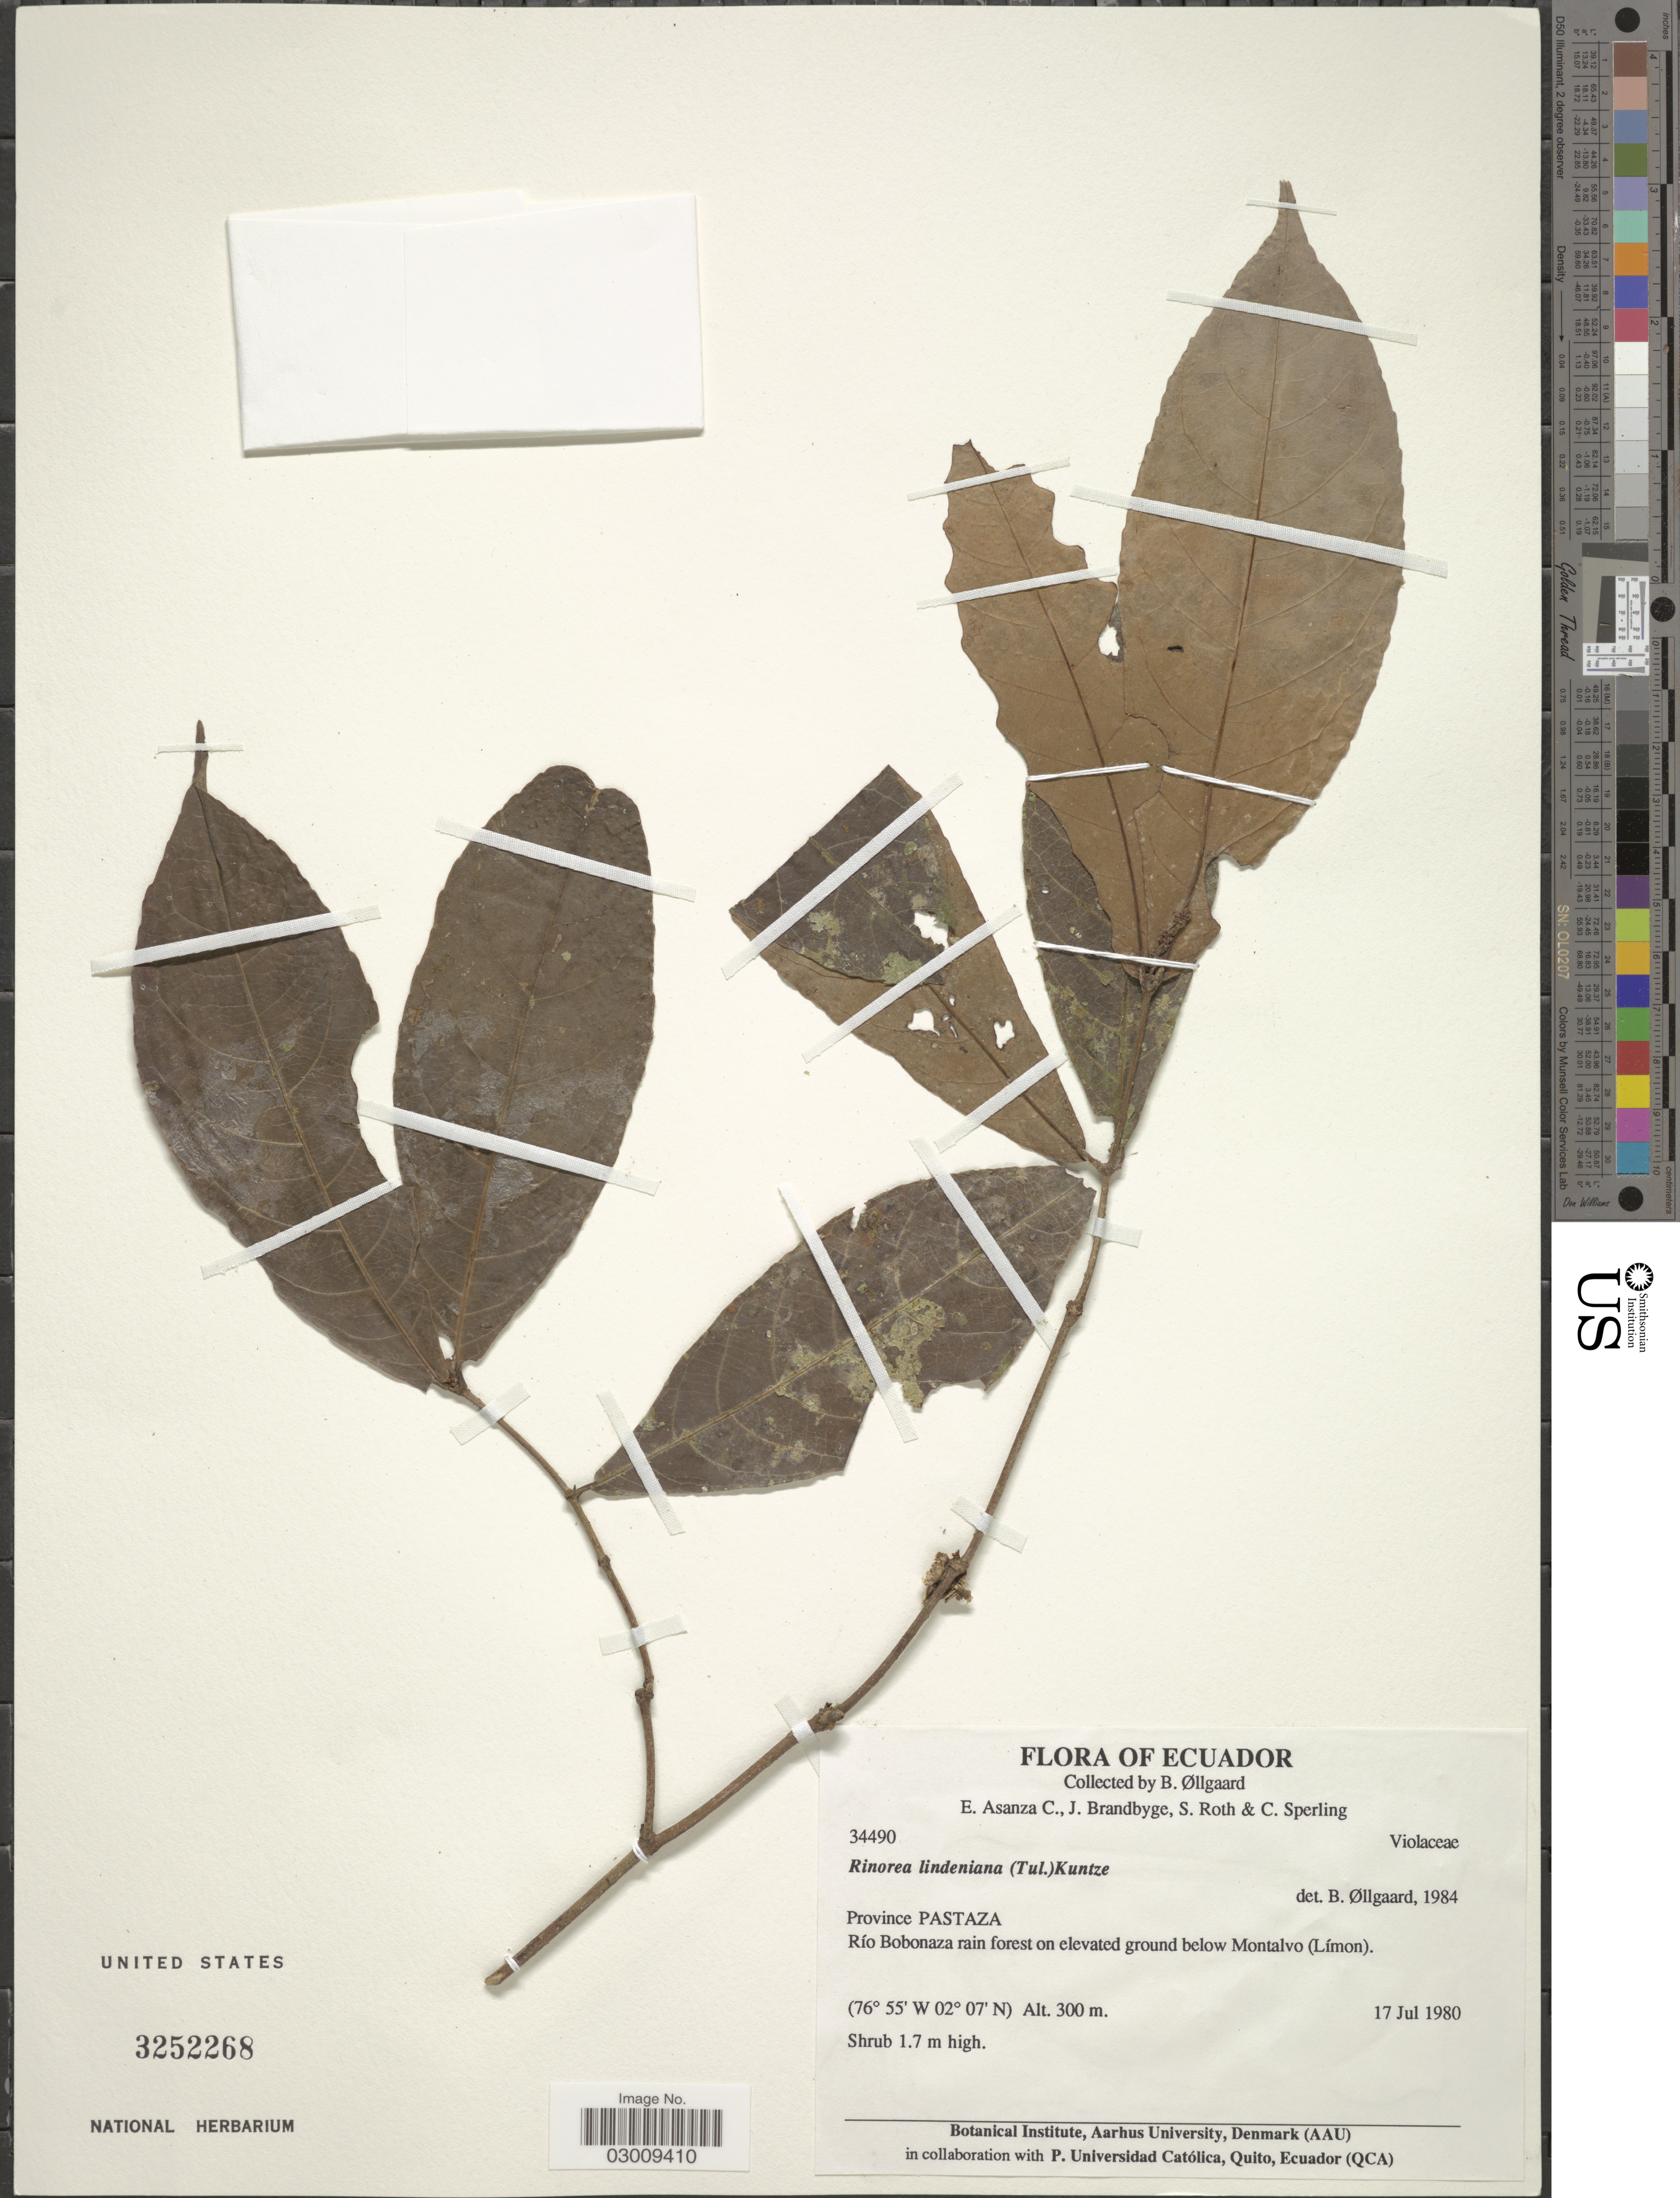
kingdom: Plantae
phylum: Tracheophyta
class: Magnoliopsida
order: Malpighiales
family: Violaceae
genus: Rinorea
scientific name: Rinorea lindeniana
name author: (Tul.) Kuntze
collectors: B. Øllgaard, E. Asanza C., J. Brandbyge, S. Roth & C. Sperling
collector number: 34490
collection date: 1980-07-17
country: Ecuador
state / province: Pastaza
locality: Province Pastaza. Río Bobonaza rain forest on elevated ground below Montalvo (Límon).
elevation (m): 300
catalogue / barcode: US 3252268